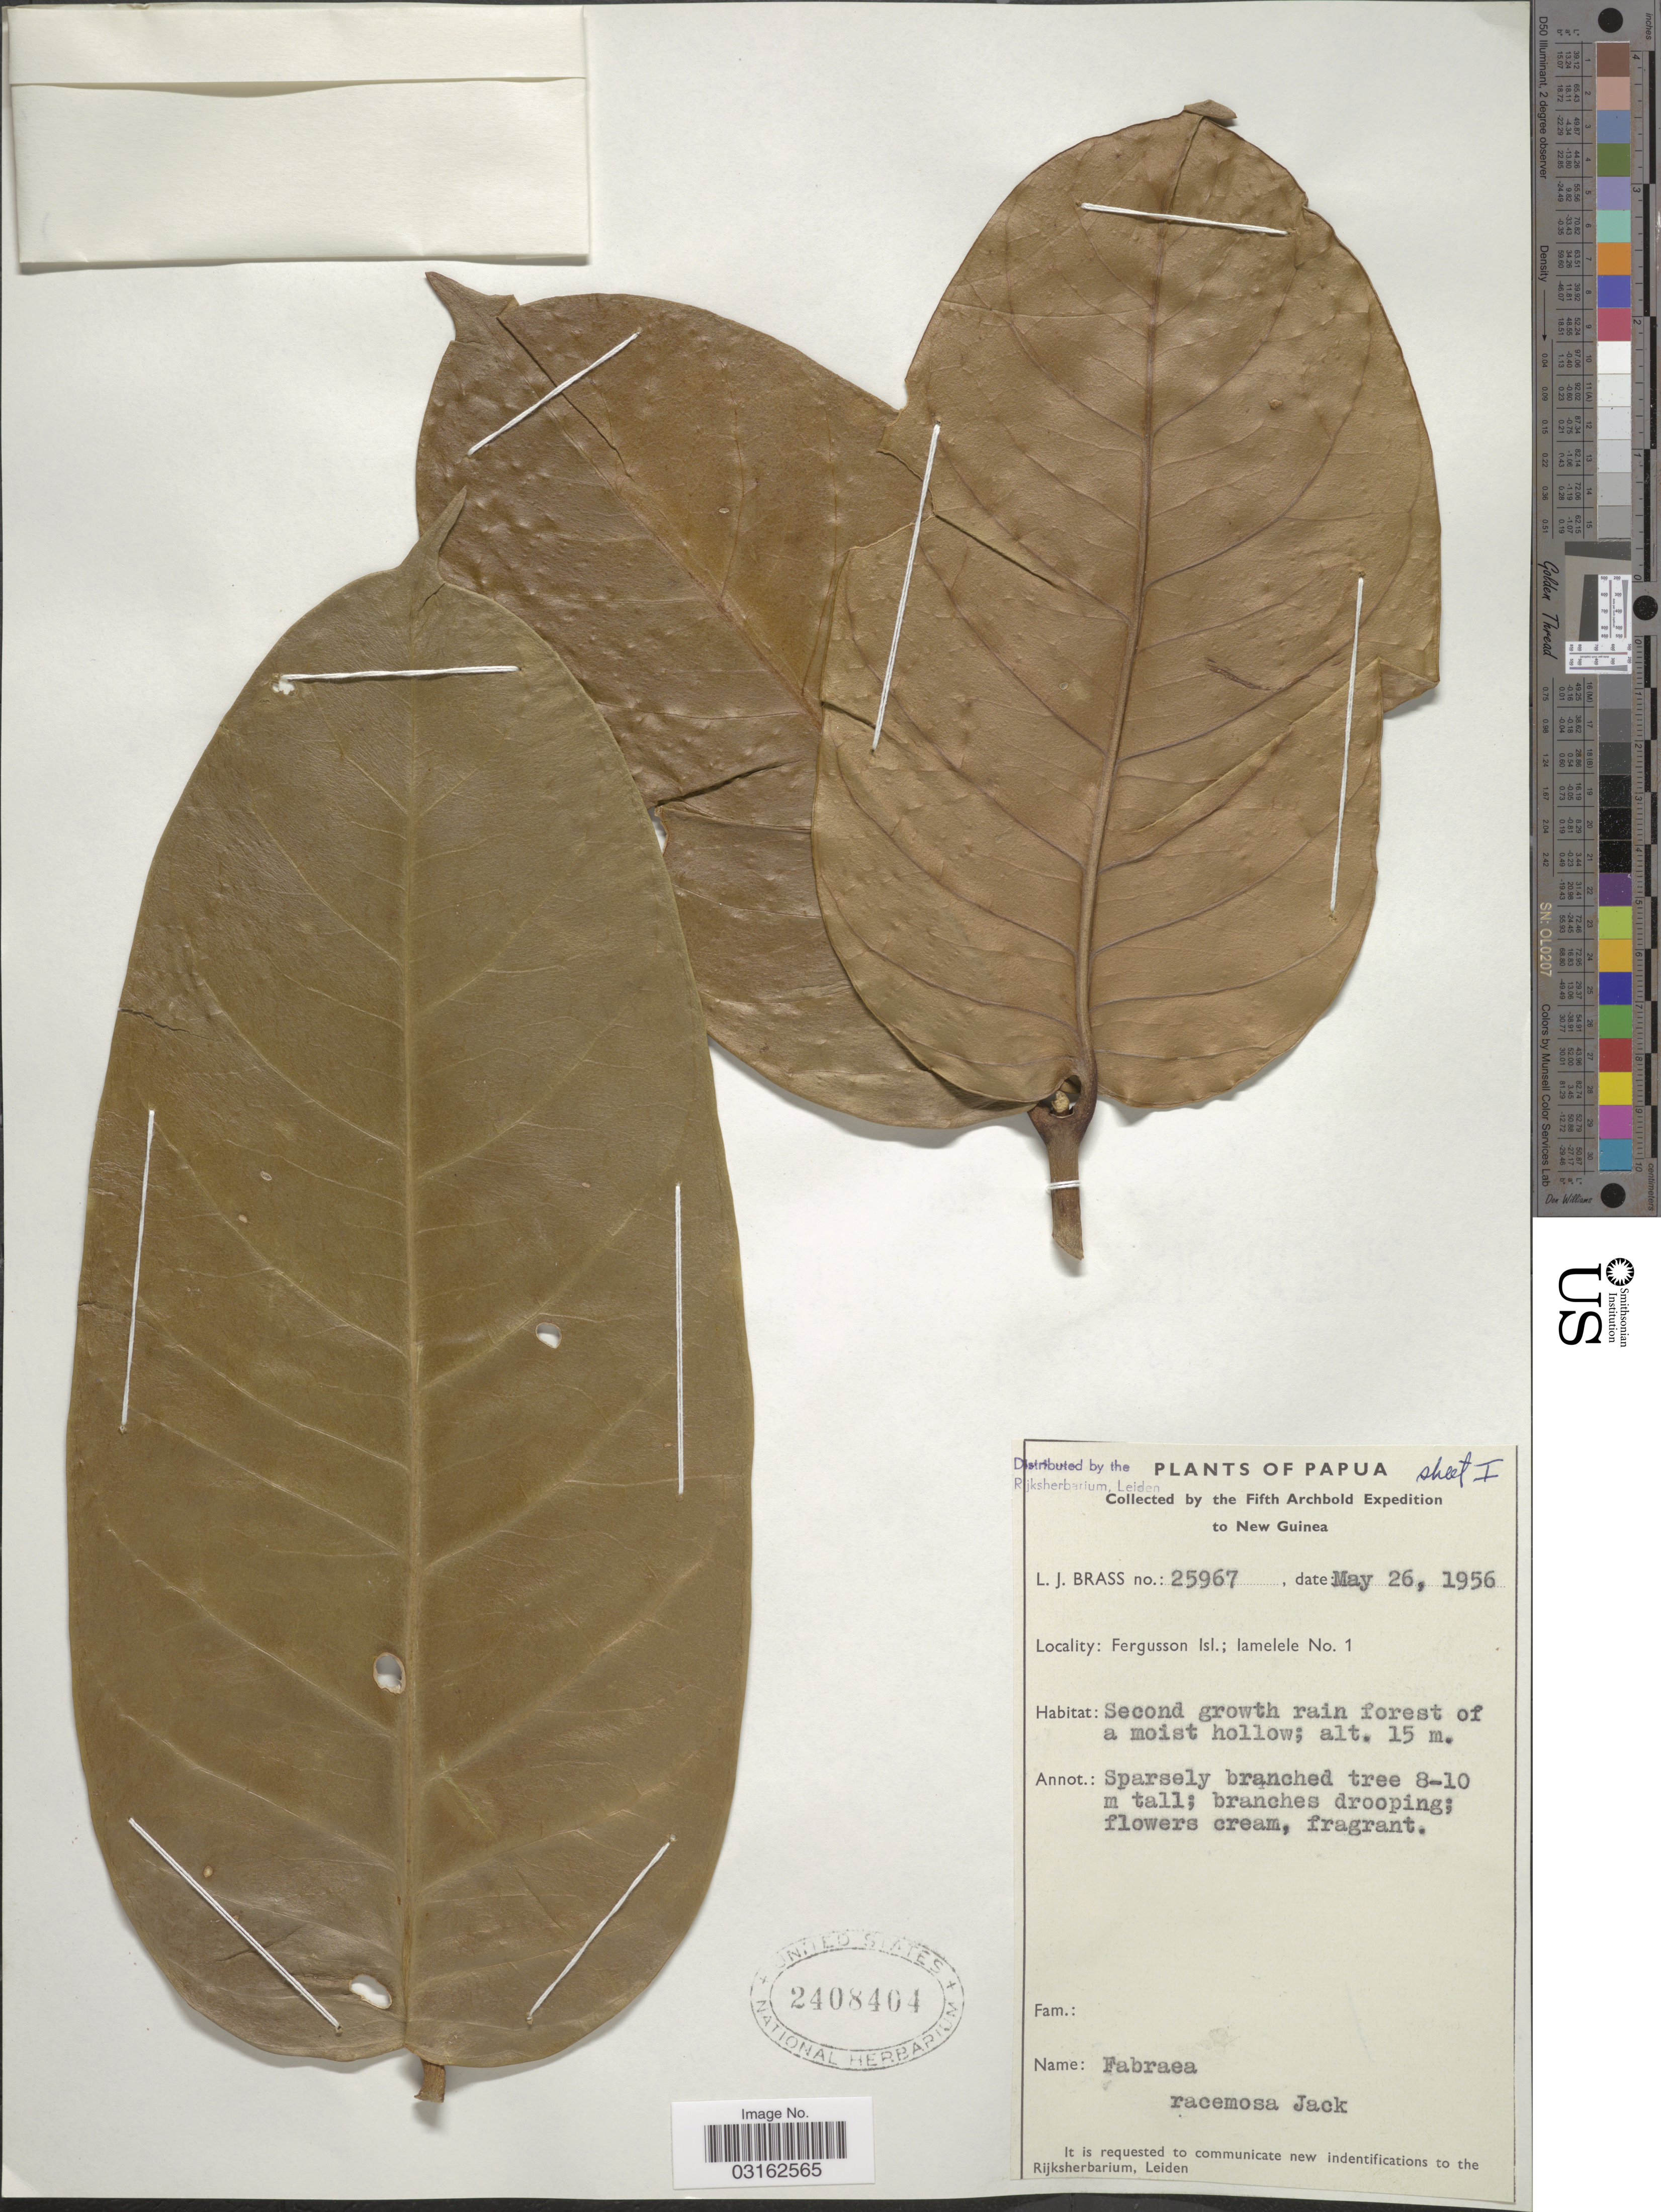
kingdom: Plantae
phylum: Tracheophyta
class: Magnoliopsida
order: Gentianales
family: Gentianaceae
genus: Fagraea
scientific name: Fagraea racemosa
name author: Jack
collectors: L. J. Brass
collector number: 25967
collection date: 1956-05-26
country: Papua New Guinea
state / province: Milne Bay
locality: Papua. New Guinea. Fergusson Isl.; Iamelele No. 1.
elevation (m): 15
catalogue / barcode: US 2408404